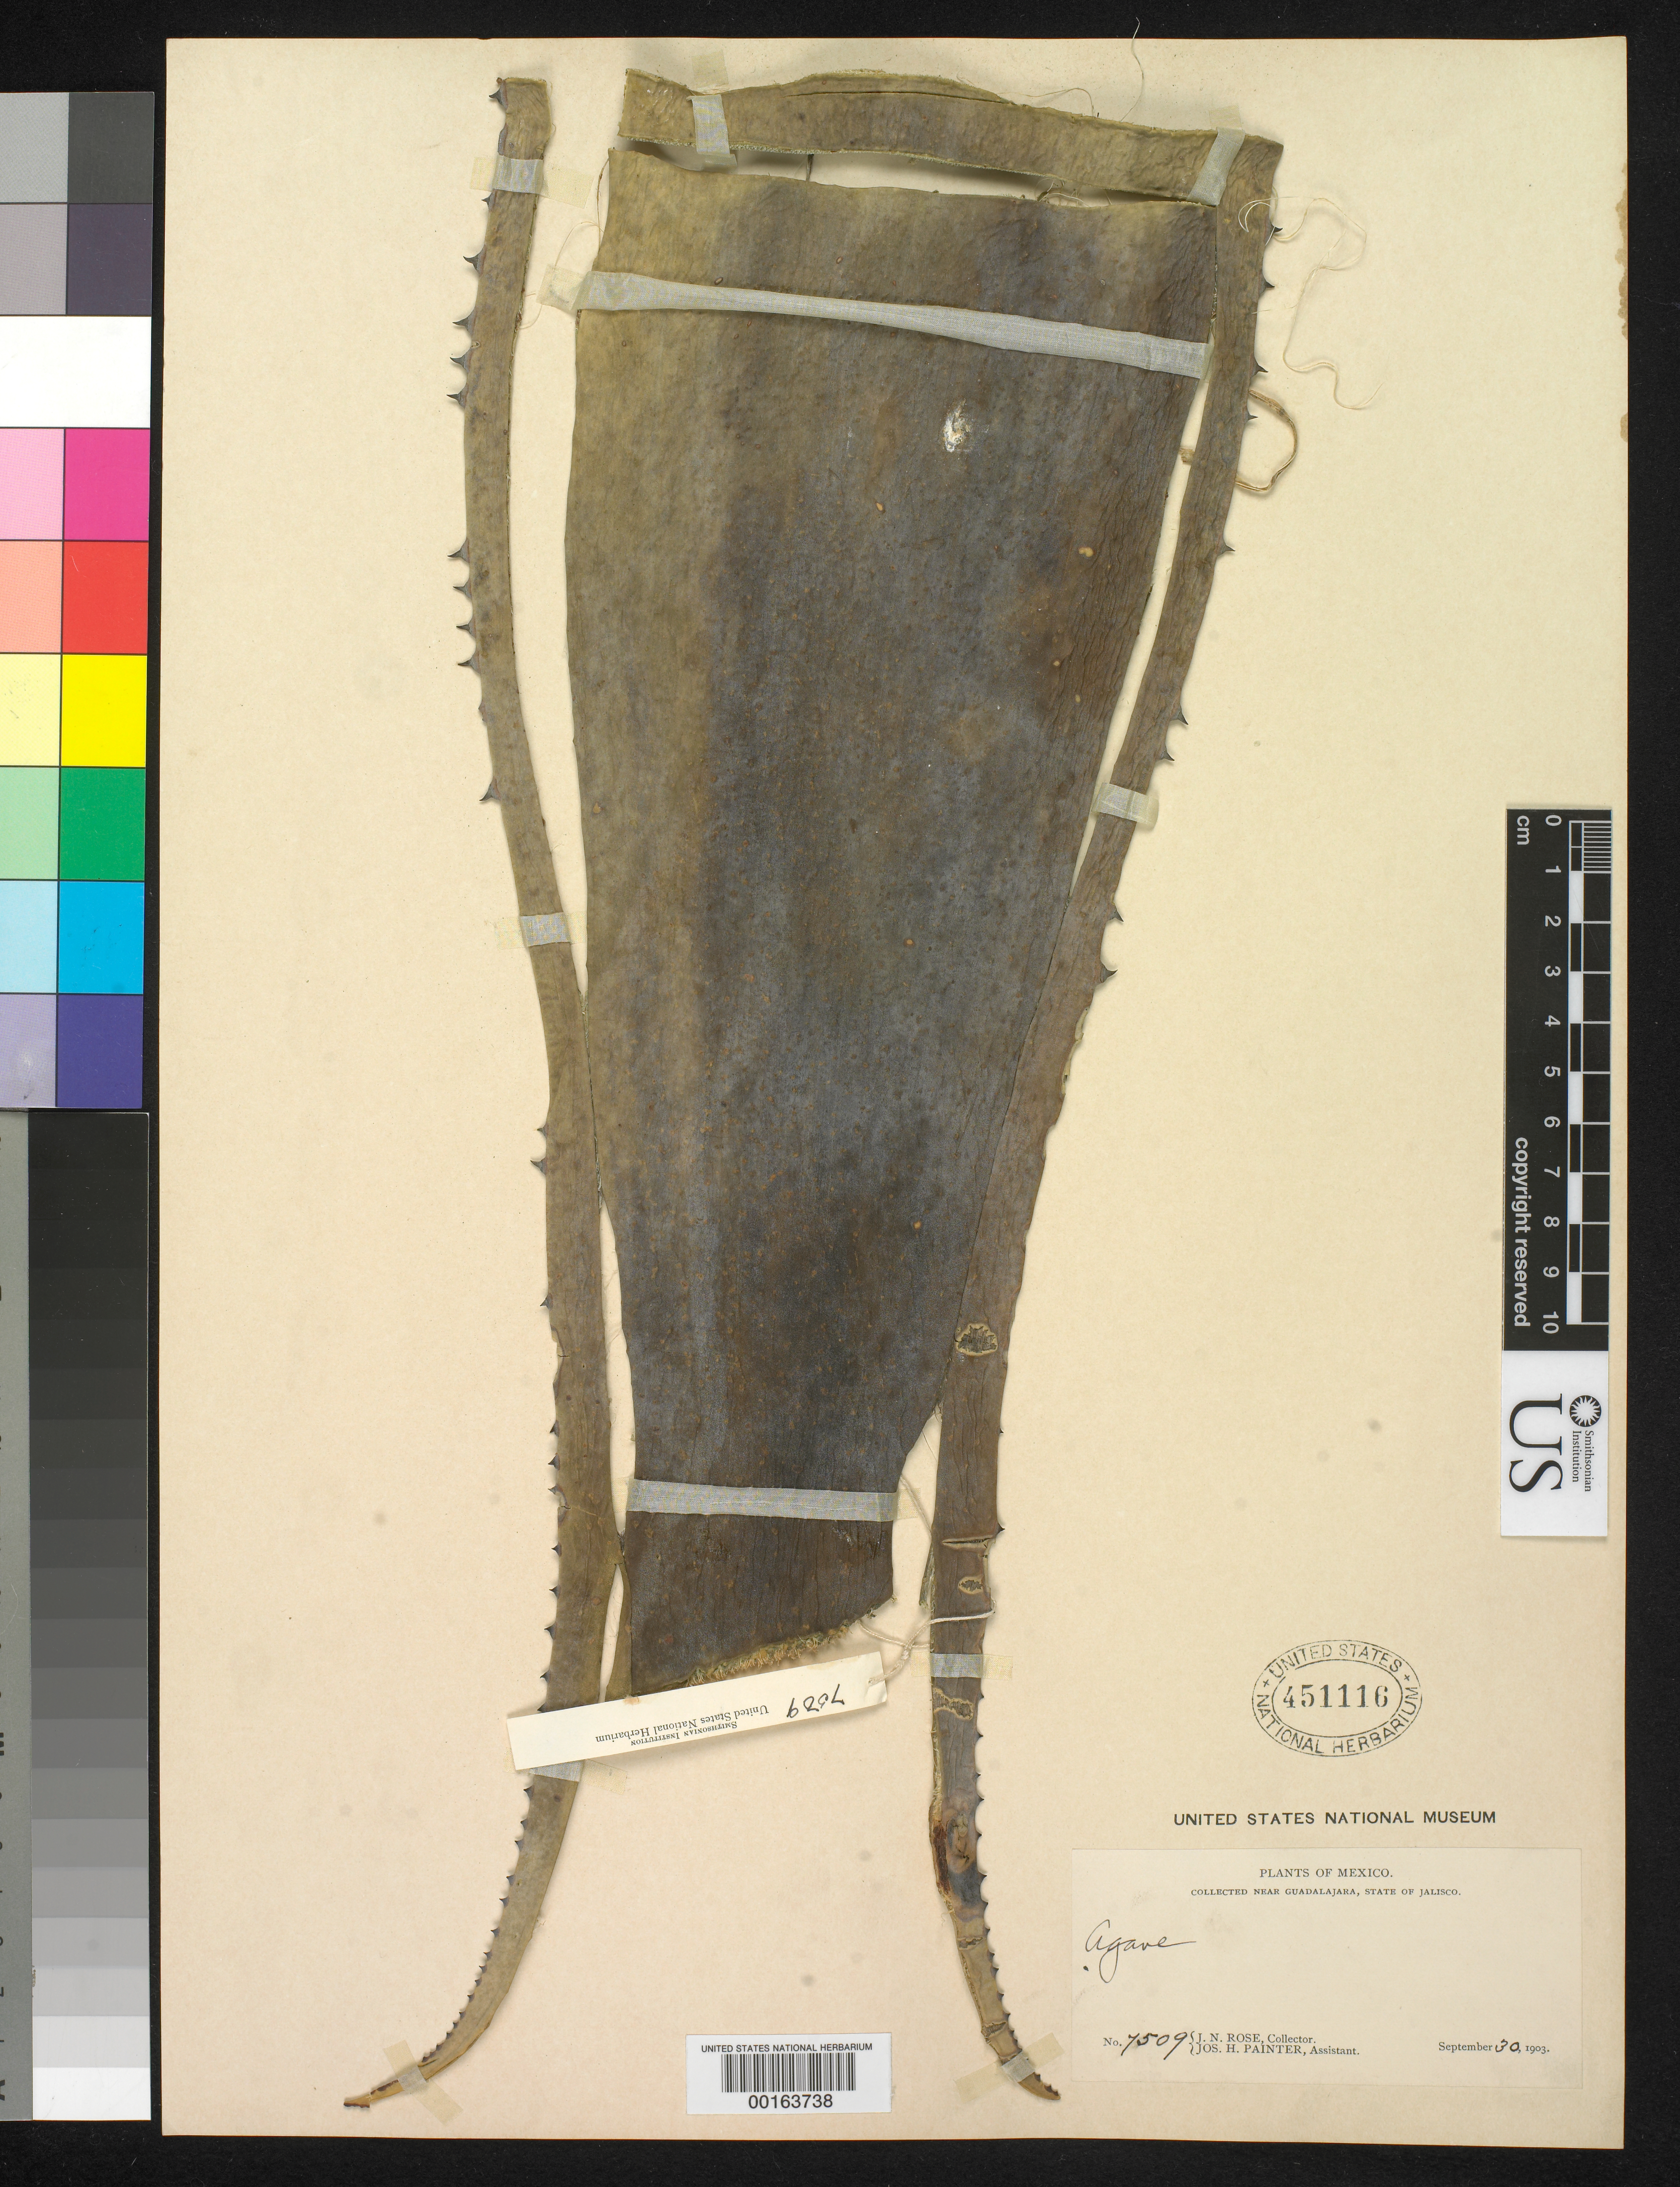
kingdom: Plantae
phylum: Tracheophyta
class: Liliopsida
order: Asparagales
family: Asparagaceae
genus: Agave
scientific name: Agave sp.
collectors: J. N. Rose & J. H. Painter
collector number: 7509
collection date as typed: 30 Sep 1903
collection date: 1903-09-30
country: Mexico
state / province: Jalisco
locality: Near Guadalajara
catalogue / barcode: US 451116